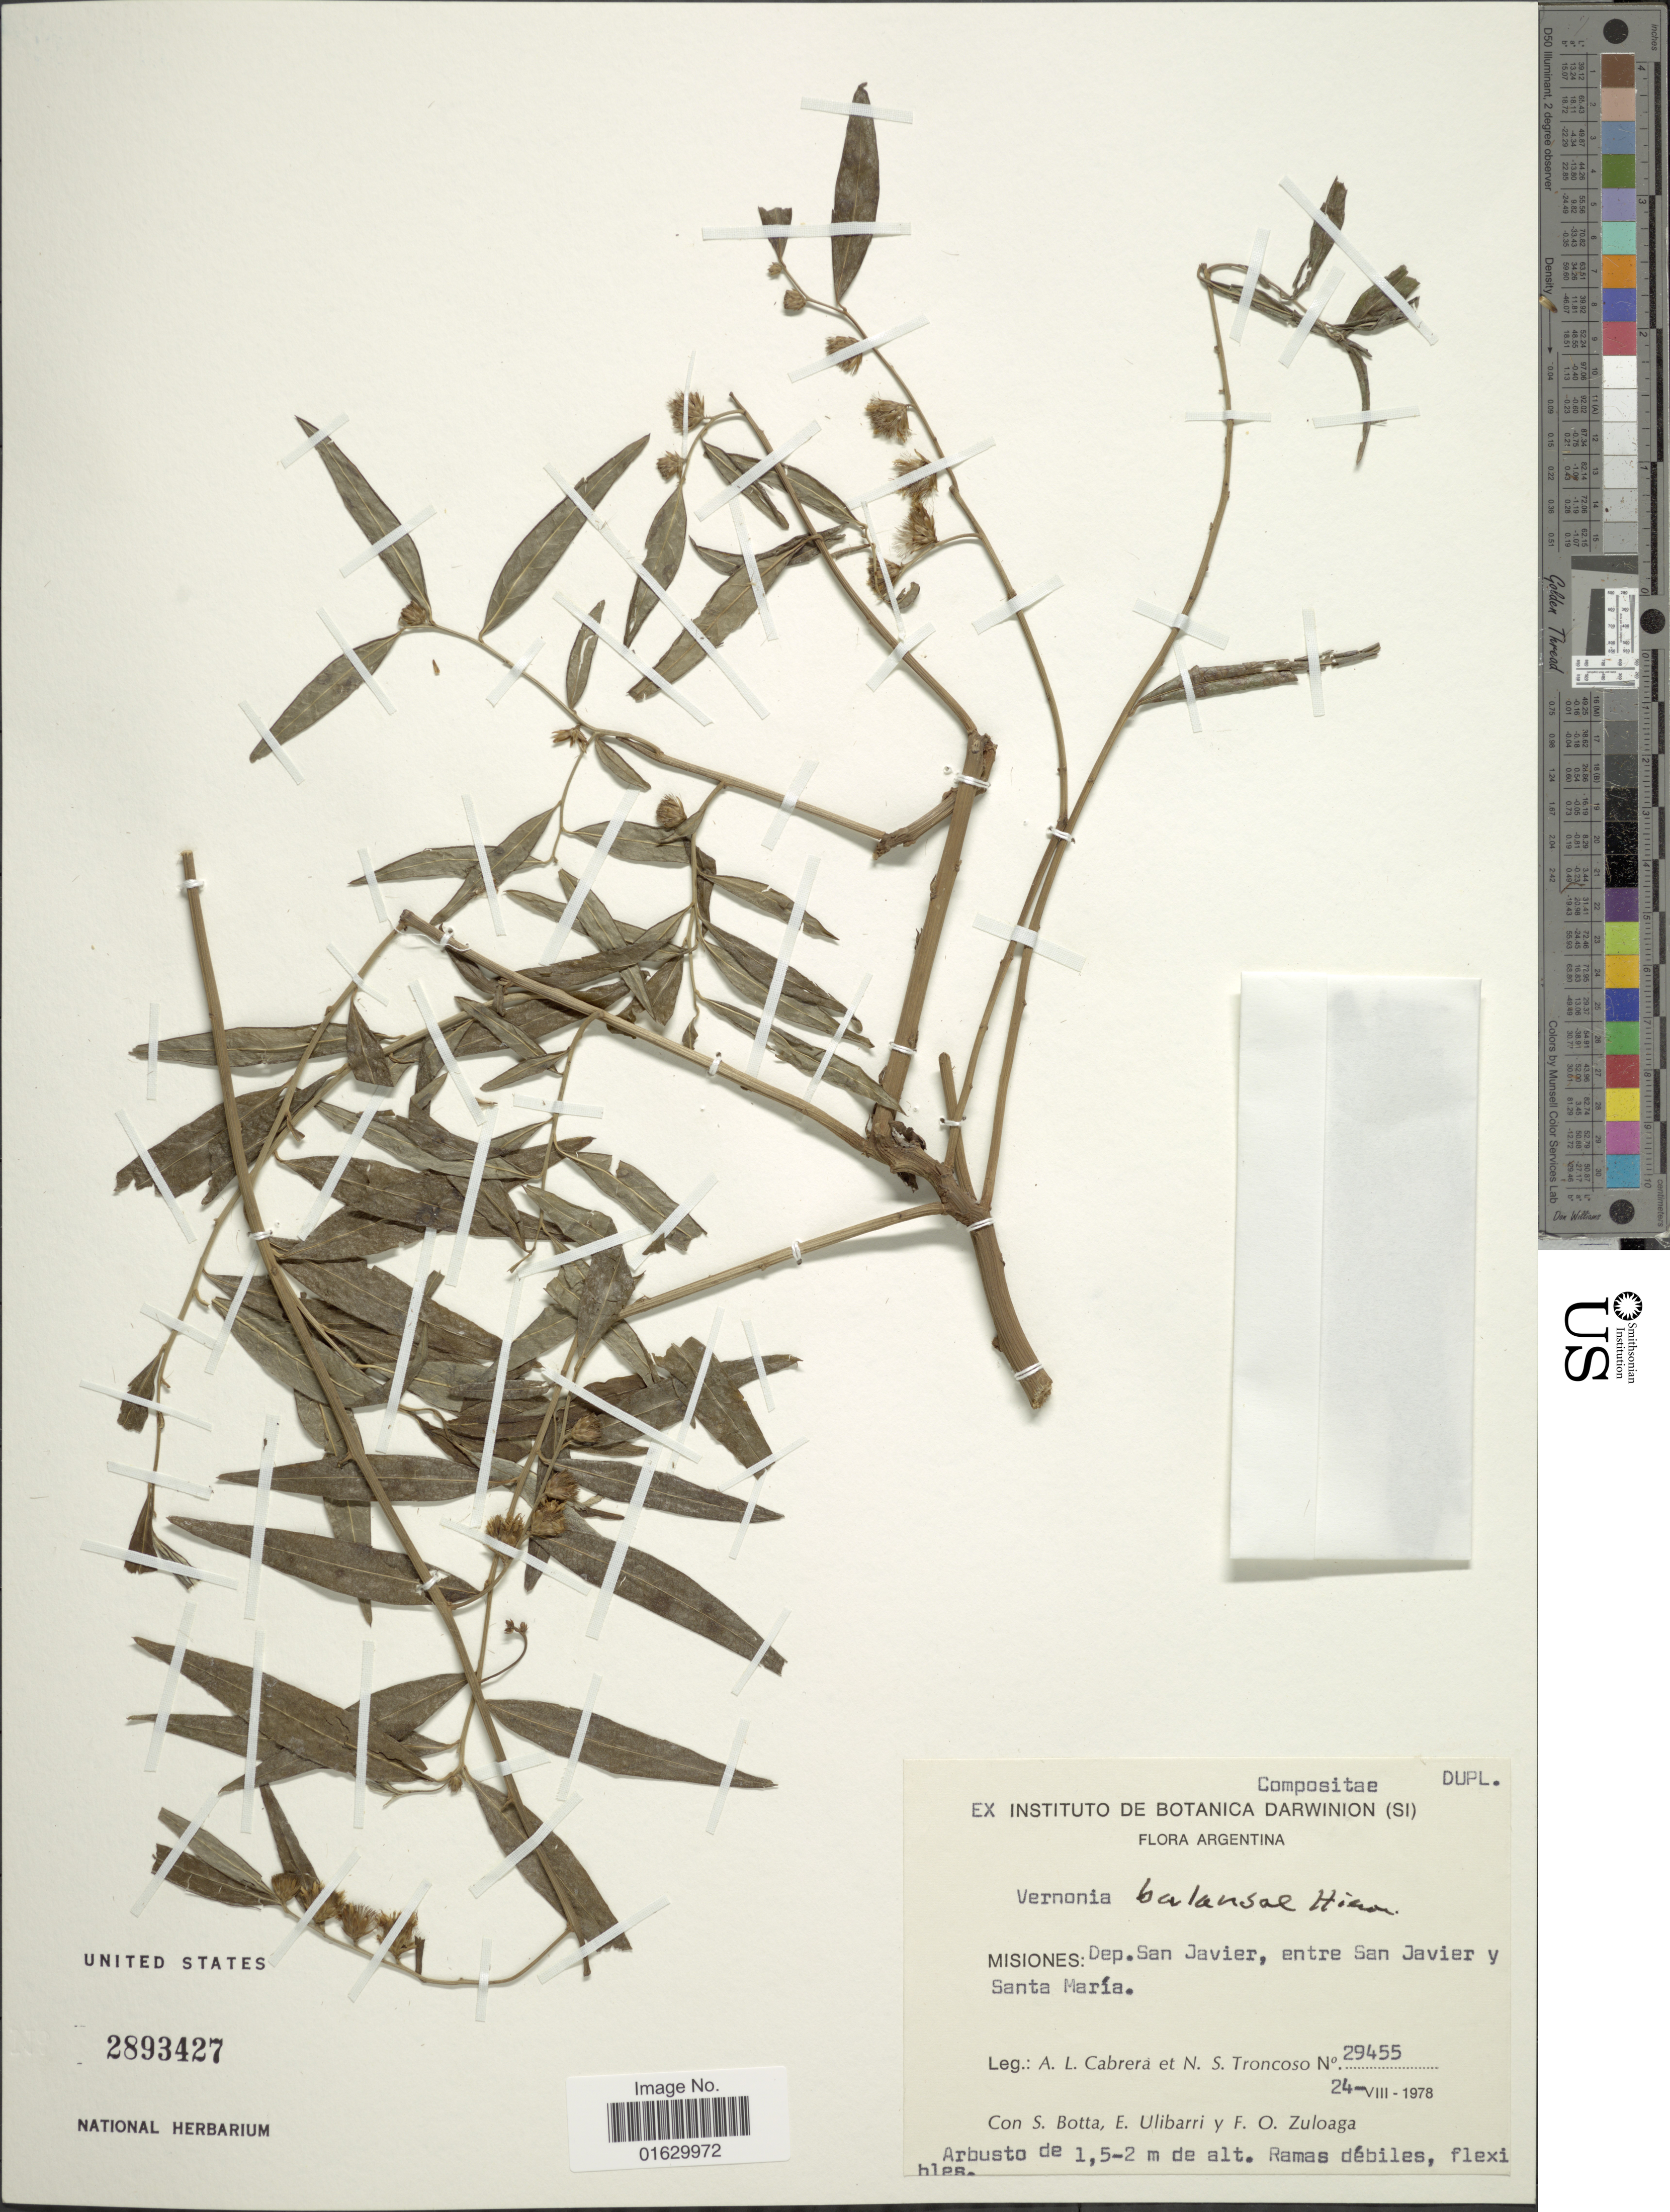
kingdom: Plantae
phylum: Tracheophyta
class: Magnoliopsida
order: Asterales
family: Asteraceae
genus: Lepidaploa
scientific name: Lepidaploa balansae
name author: (Hieron.) H. Rob.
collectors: A. L. Cabrera, N. Troncoso, S. Botta, E. Ulibarri & F. O. Zuloaga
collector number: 29455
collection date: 1978-08-24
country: Argentina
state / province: Misiones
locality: Misiones: Dep. San Javier, entre San Javier y Santa Maria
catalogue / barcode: US 2893427